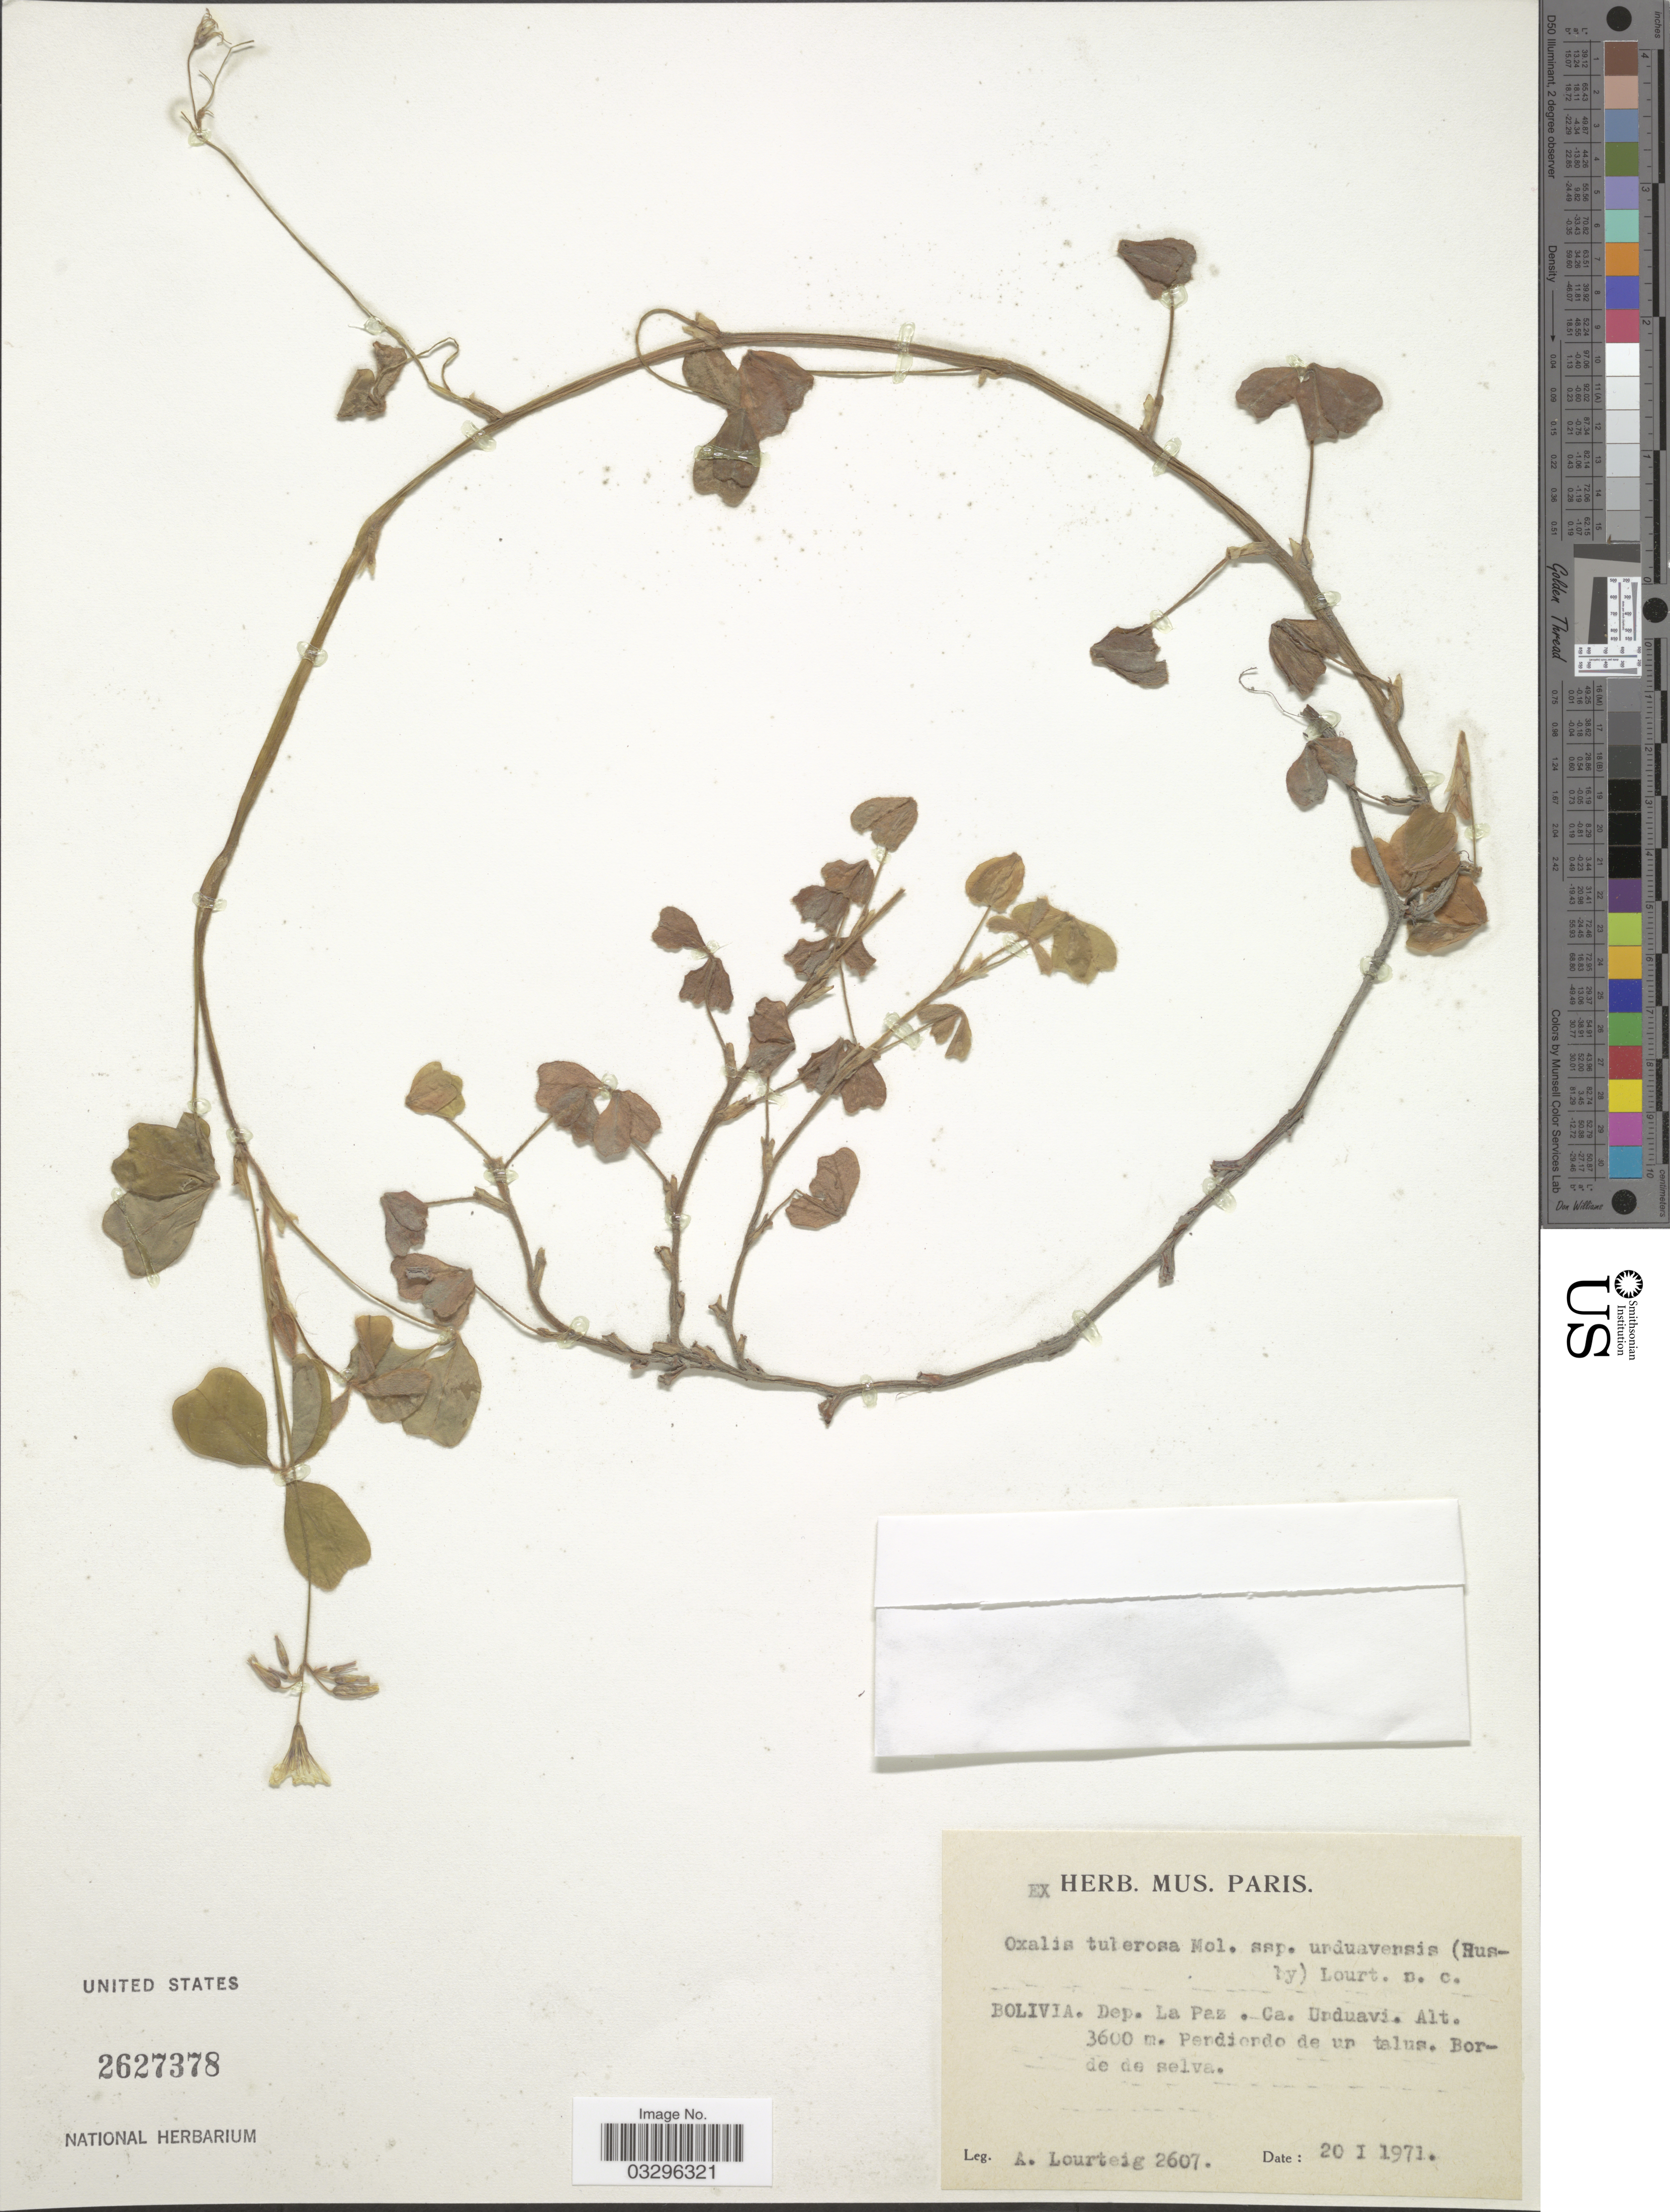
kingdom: Plantae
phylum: Tracheophyta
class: Magnoliopsida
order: Oxalidales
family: Oxalidaceae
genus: Oxalis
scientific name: Oxalis tuberosa var. unduavensis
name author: (Rusby) Lourteig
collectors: A. Lourteig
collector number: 2607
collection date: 1971-01-20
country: Bolivia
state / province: La Paz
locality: Dep. La Paz. Ca. Unduavi.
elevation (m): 3600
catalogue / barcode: US 2627378